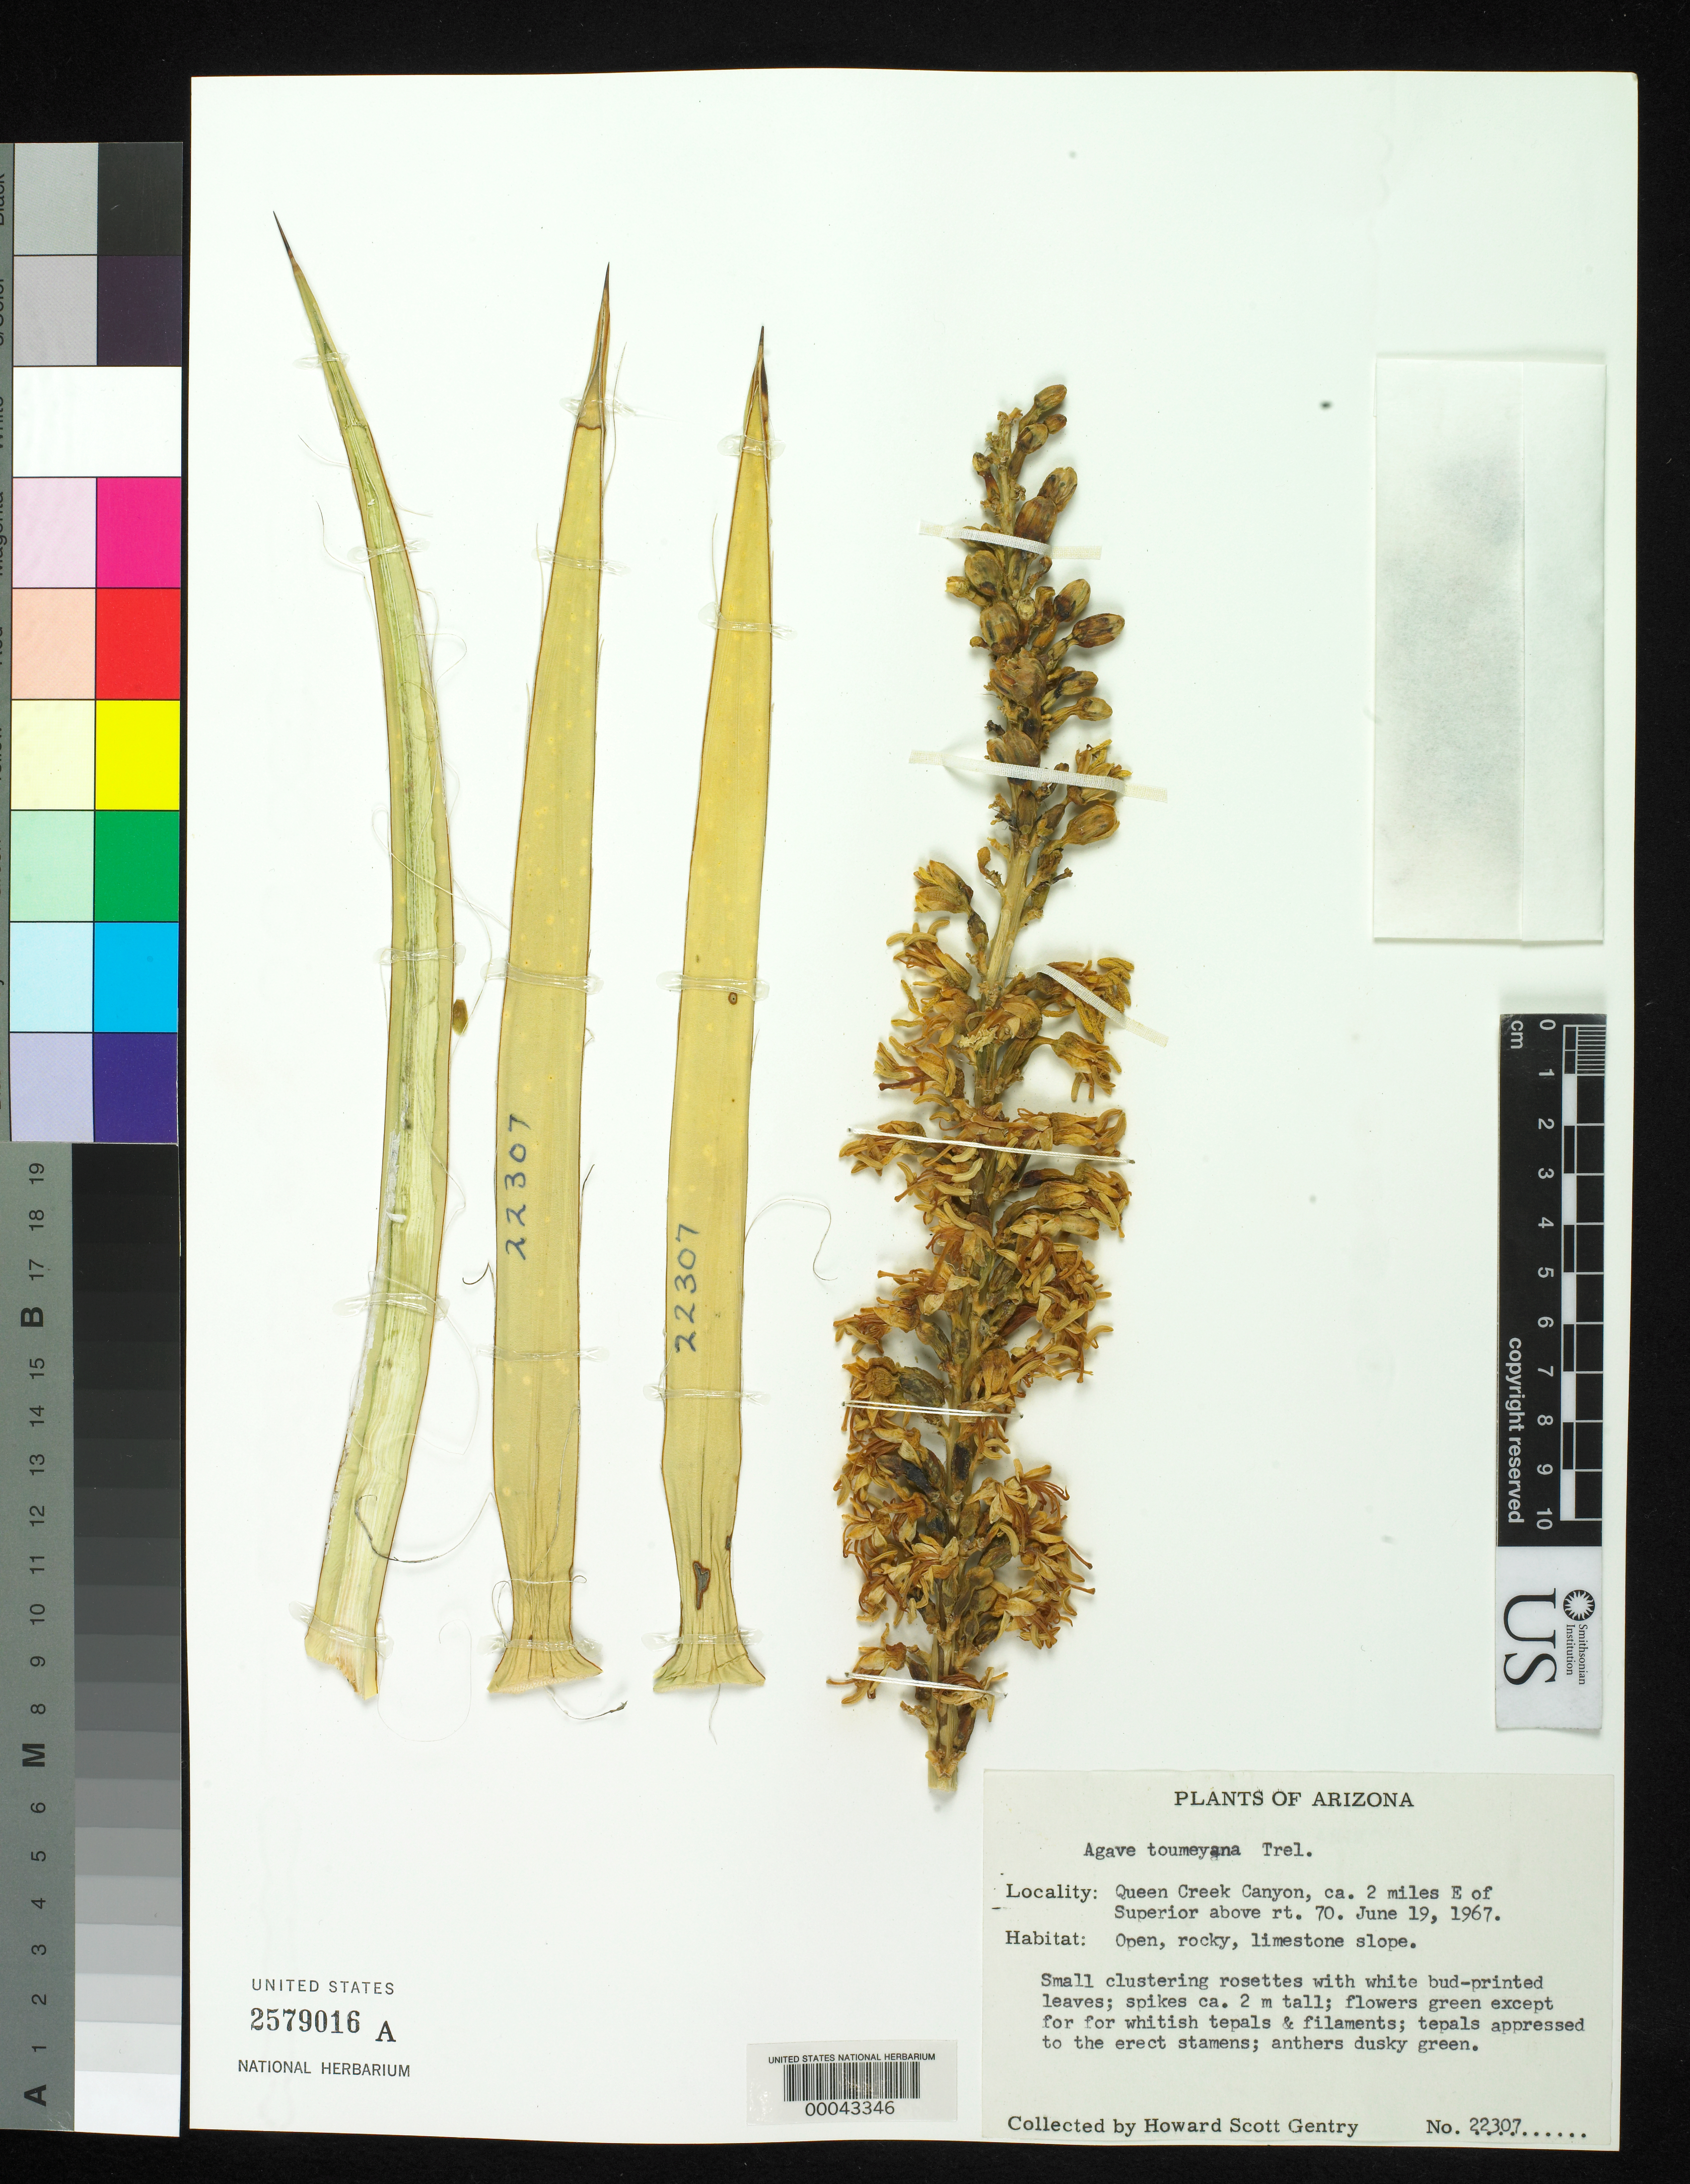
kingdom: Plantae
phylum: Tracheophyta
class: Liliopsida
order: Asparagales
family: Asparagaceae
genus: Agave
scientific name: Agave toumeyana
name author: Trel.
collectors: H. S. Gentry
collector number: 22307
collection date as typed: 19 Jun 1967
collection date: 1967-06-19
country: United States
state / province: Arizona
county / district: Pinal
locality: Queen creek canyon, ca 2 mi e of superior above rt 70.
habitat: Open, rocky, limestone slope.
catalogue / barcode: US 2579016A